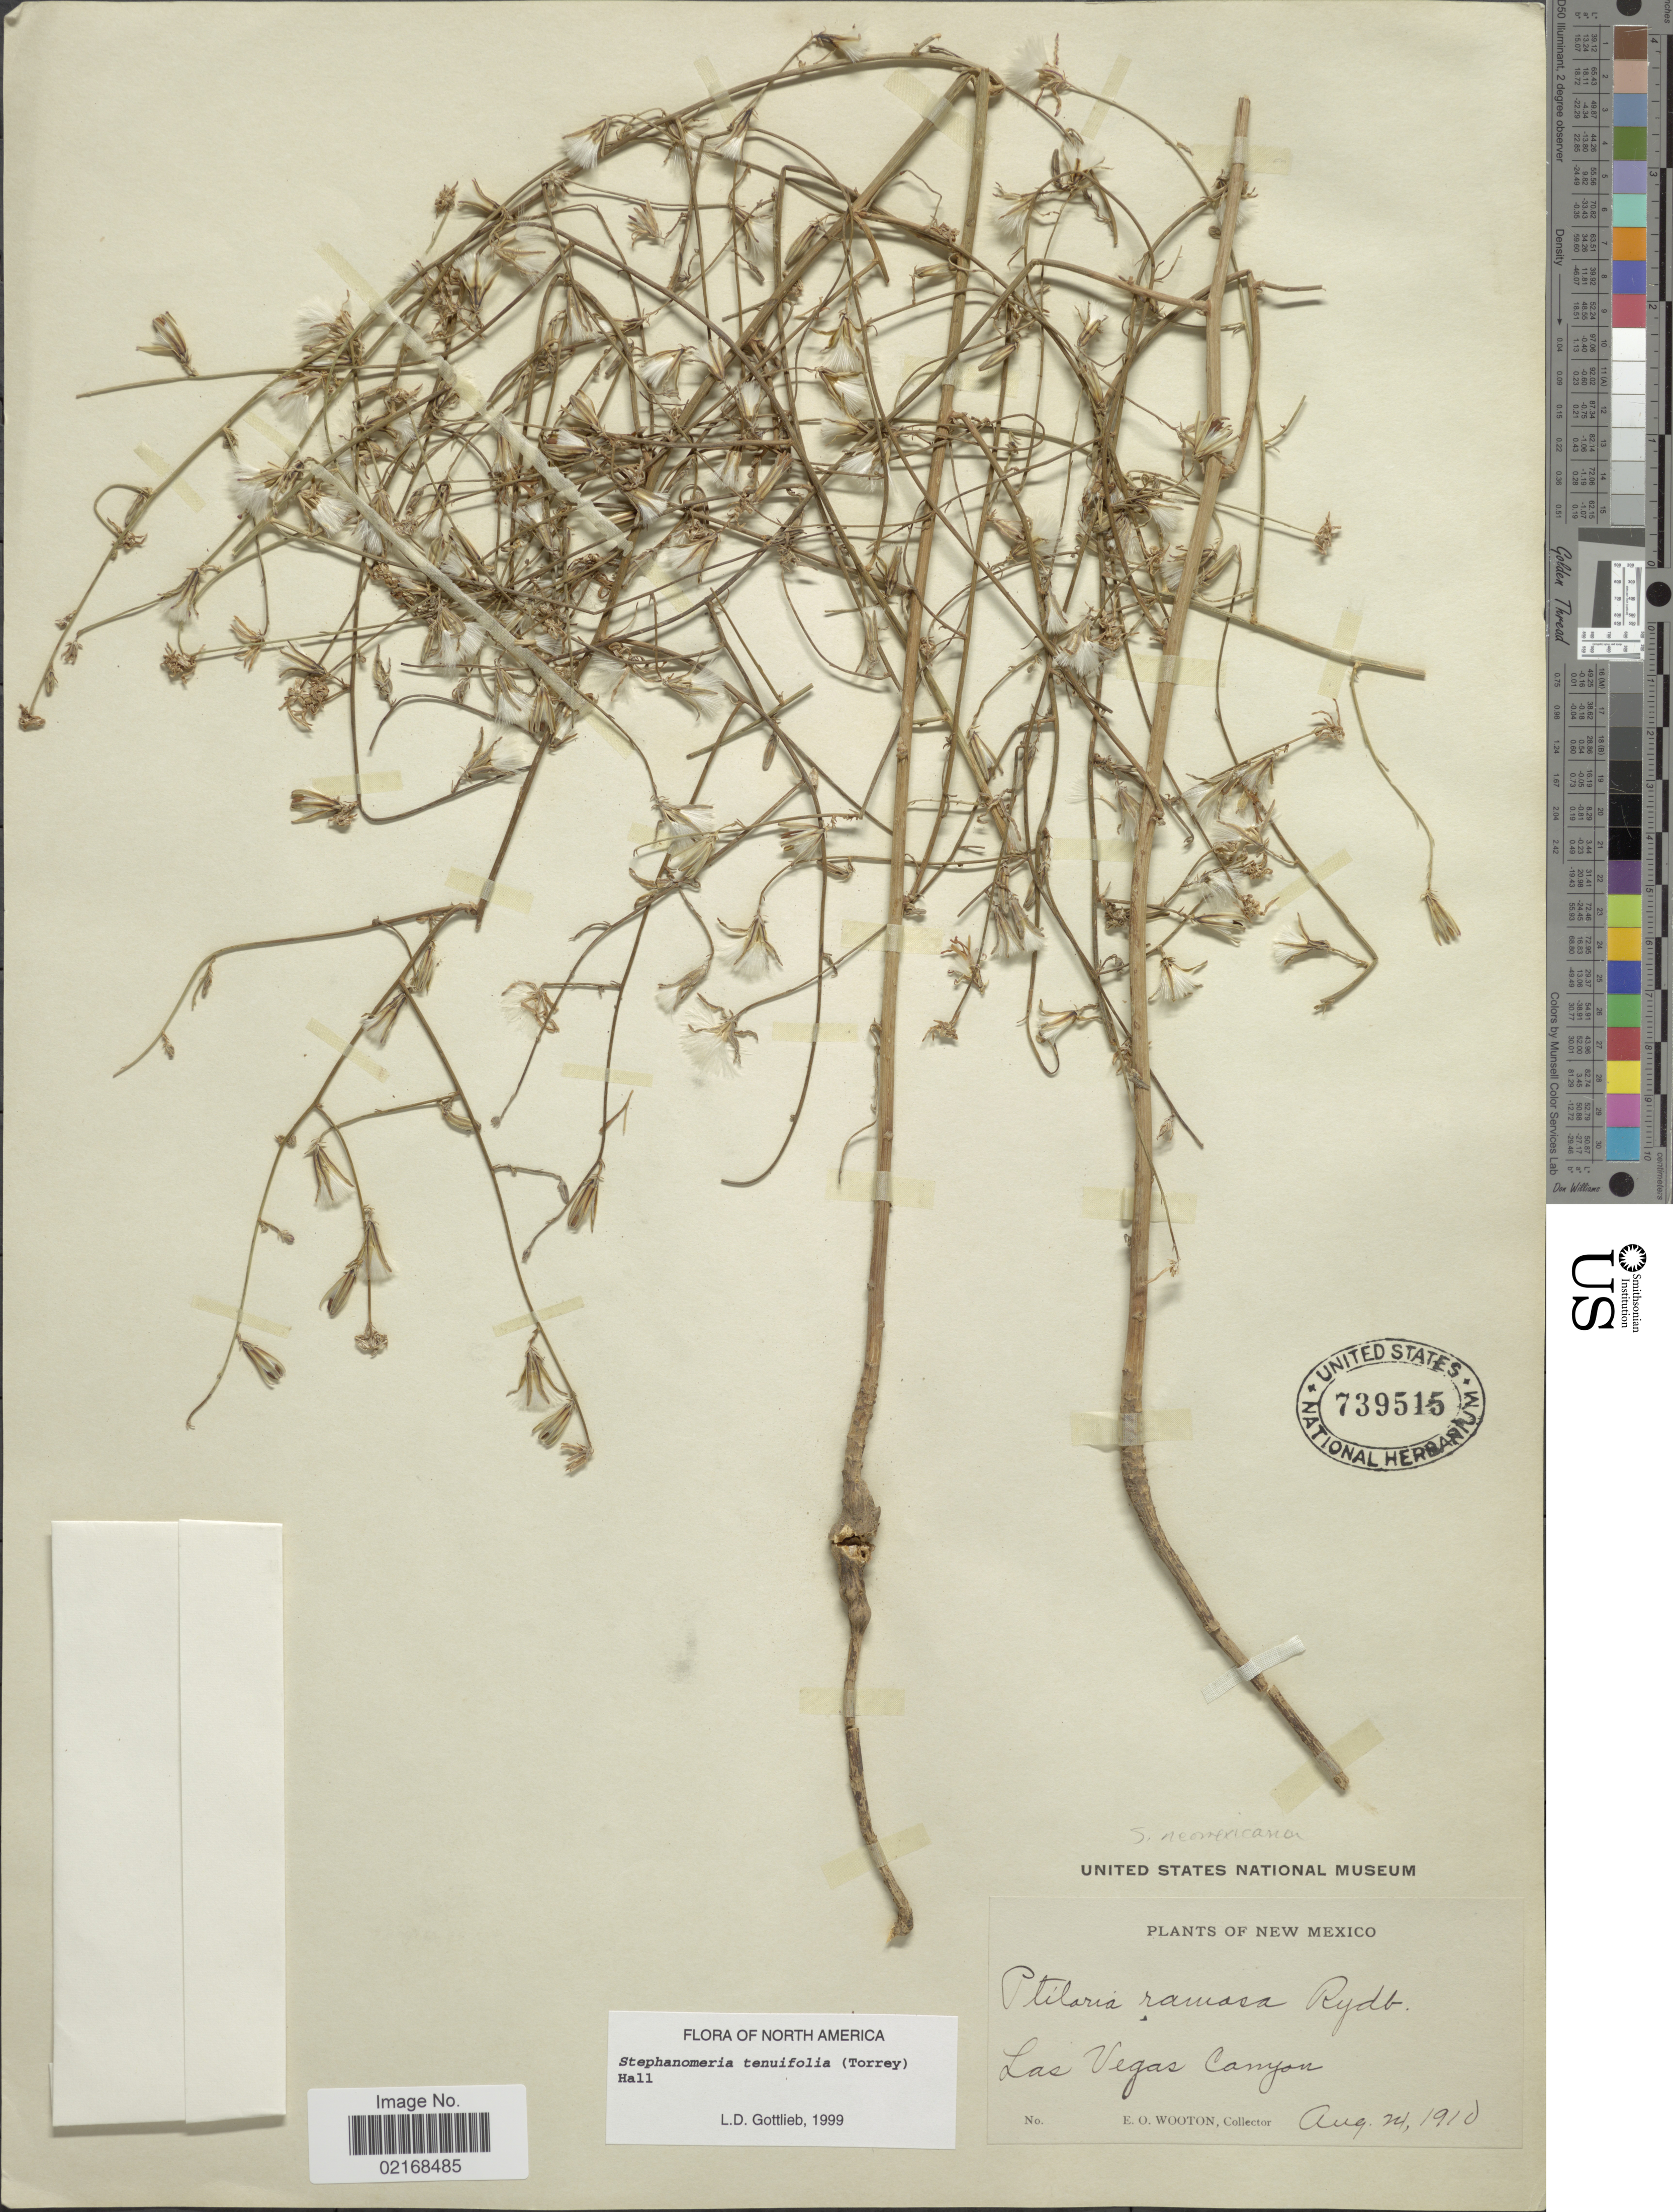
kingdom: Plantae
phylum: Tracheophyta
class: Magnoliopsida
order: Asterales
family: Asteraceae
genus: Stephanomeria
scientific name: Stephanomeria tenuifolia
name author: (Torr.) H.M. Hall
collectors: E. O. Wooton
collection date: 1910-08-24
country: United States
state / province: New Mexico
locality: Las Vegas Canyon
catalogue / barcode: US 739515